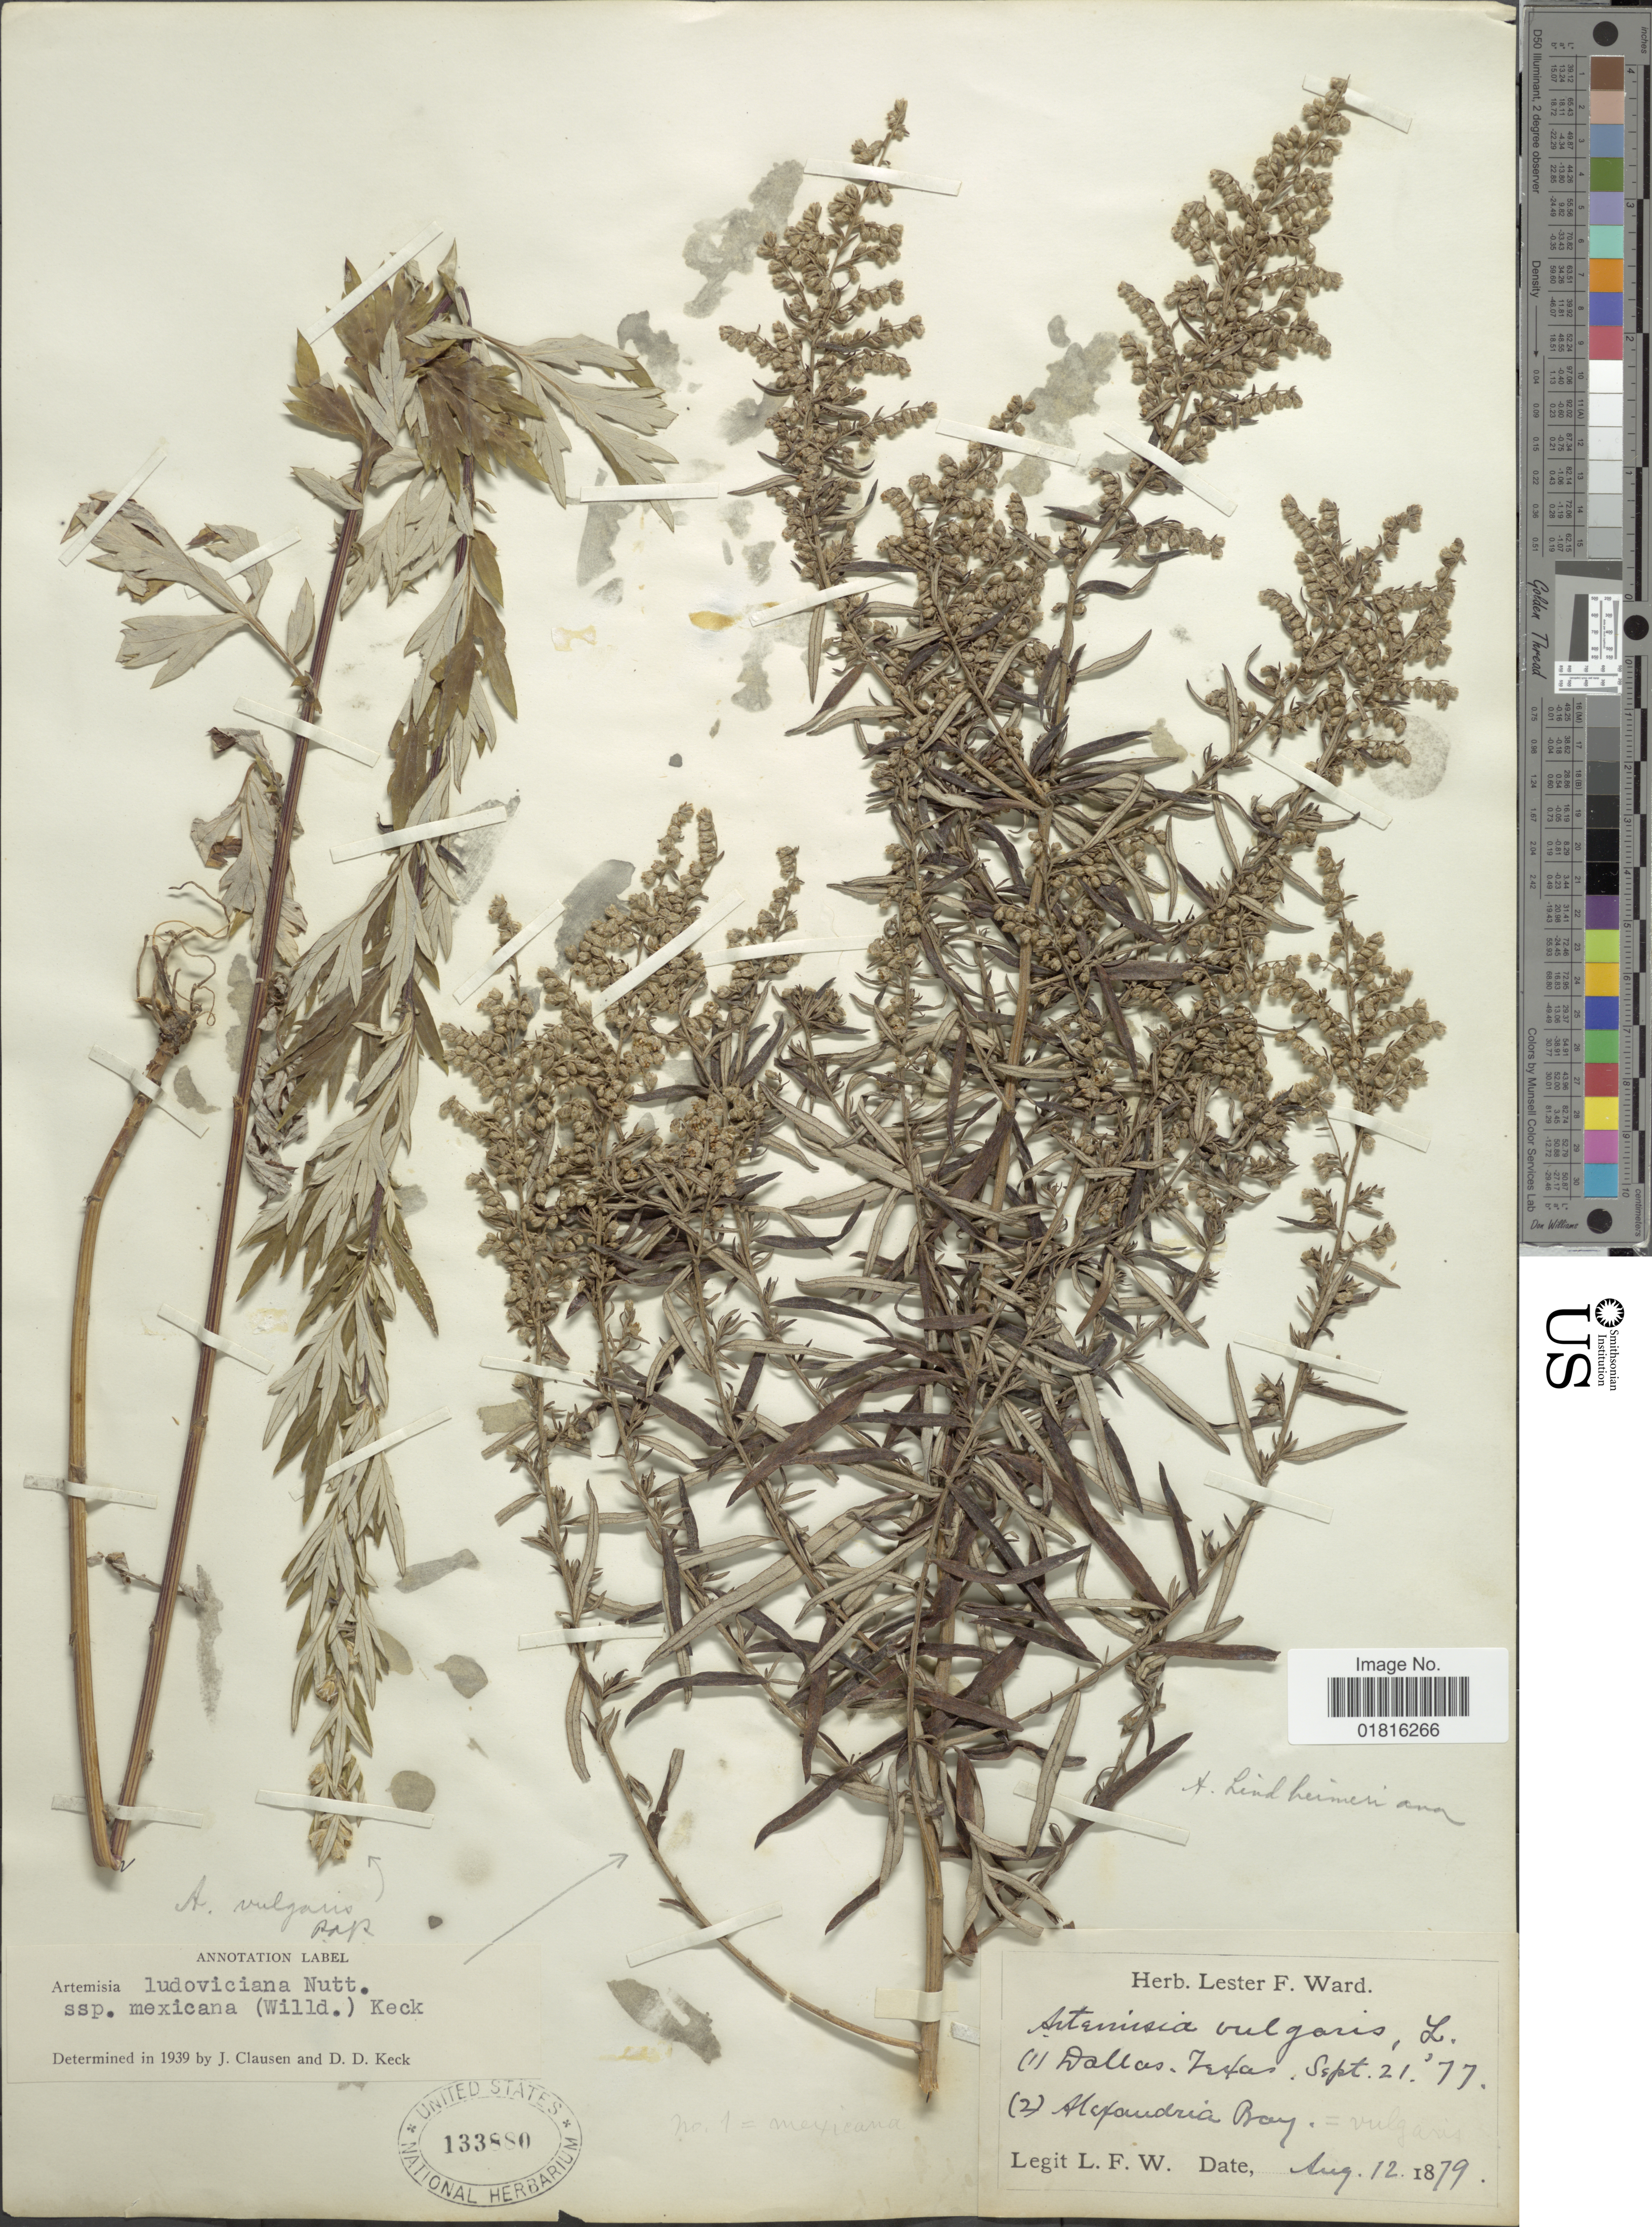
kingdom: Plantae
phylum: Tracheophyta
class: Magnoliopsida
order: Asterales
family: Asteraceae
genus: Artemisia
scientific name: Artemisia ludoviciana subsp. mexicana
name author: (Willd. ex Spreng.) D.D. Keck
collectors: L. F. Ward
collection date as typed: Transcribed d/m/y: 21/9/77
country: United States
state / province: Texas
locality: Dallas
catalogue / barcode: US 133880